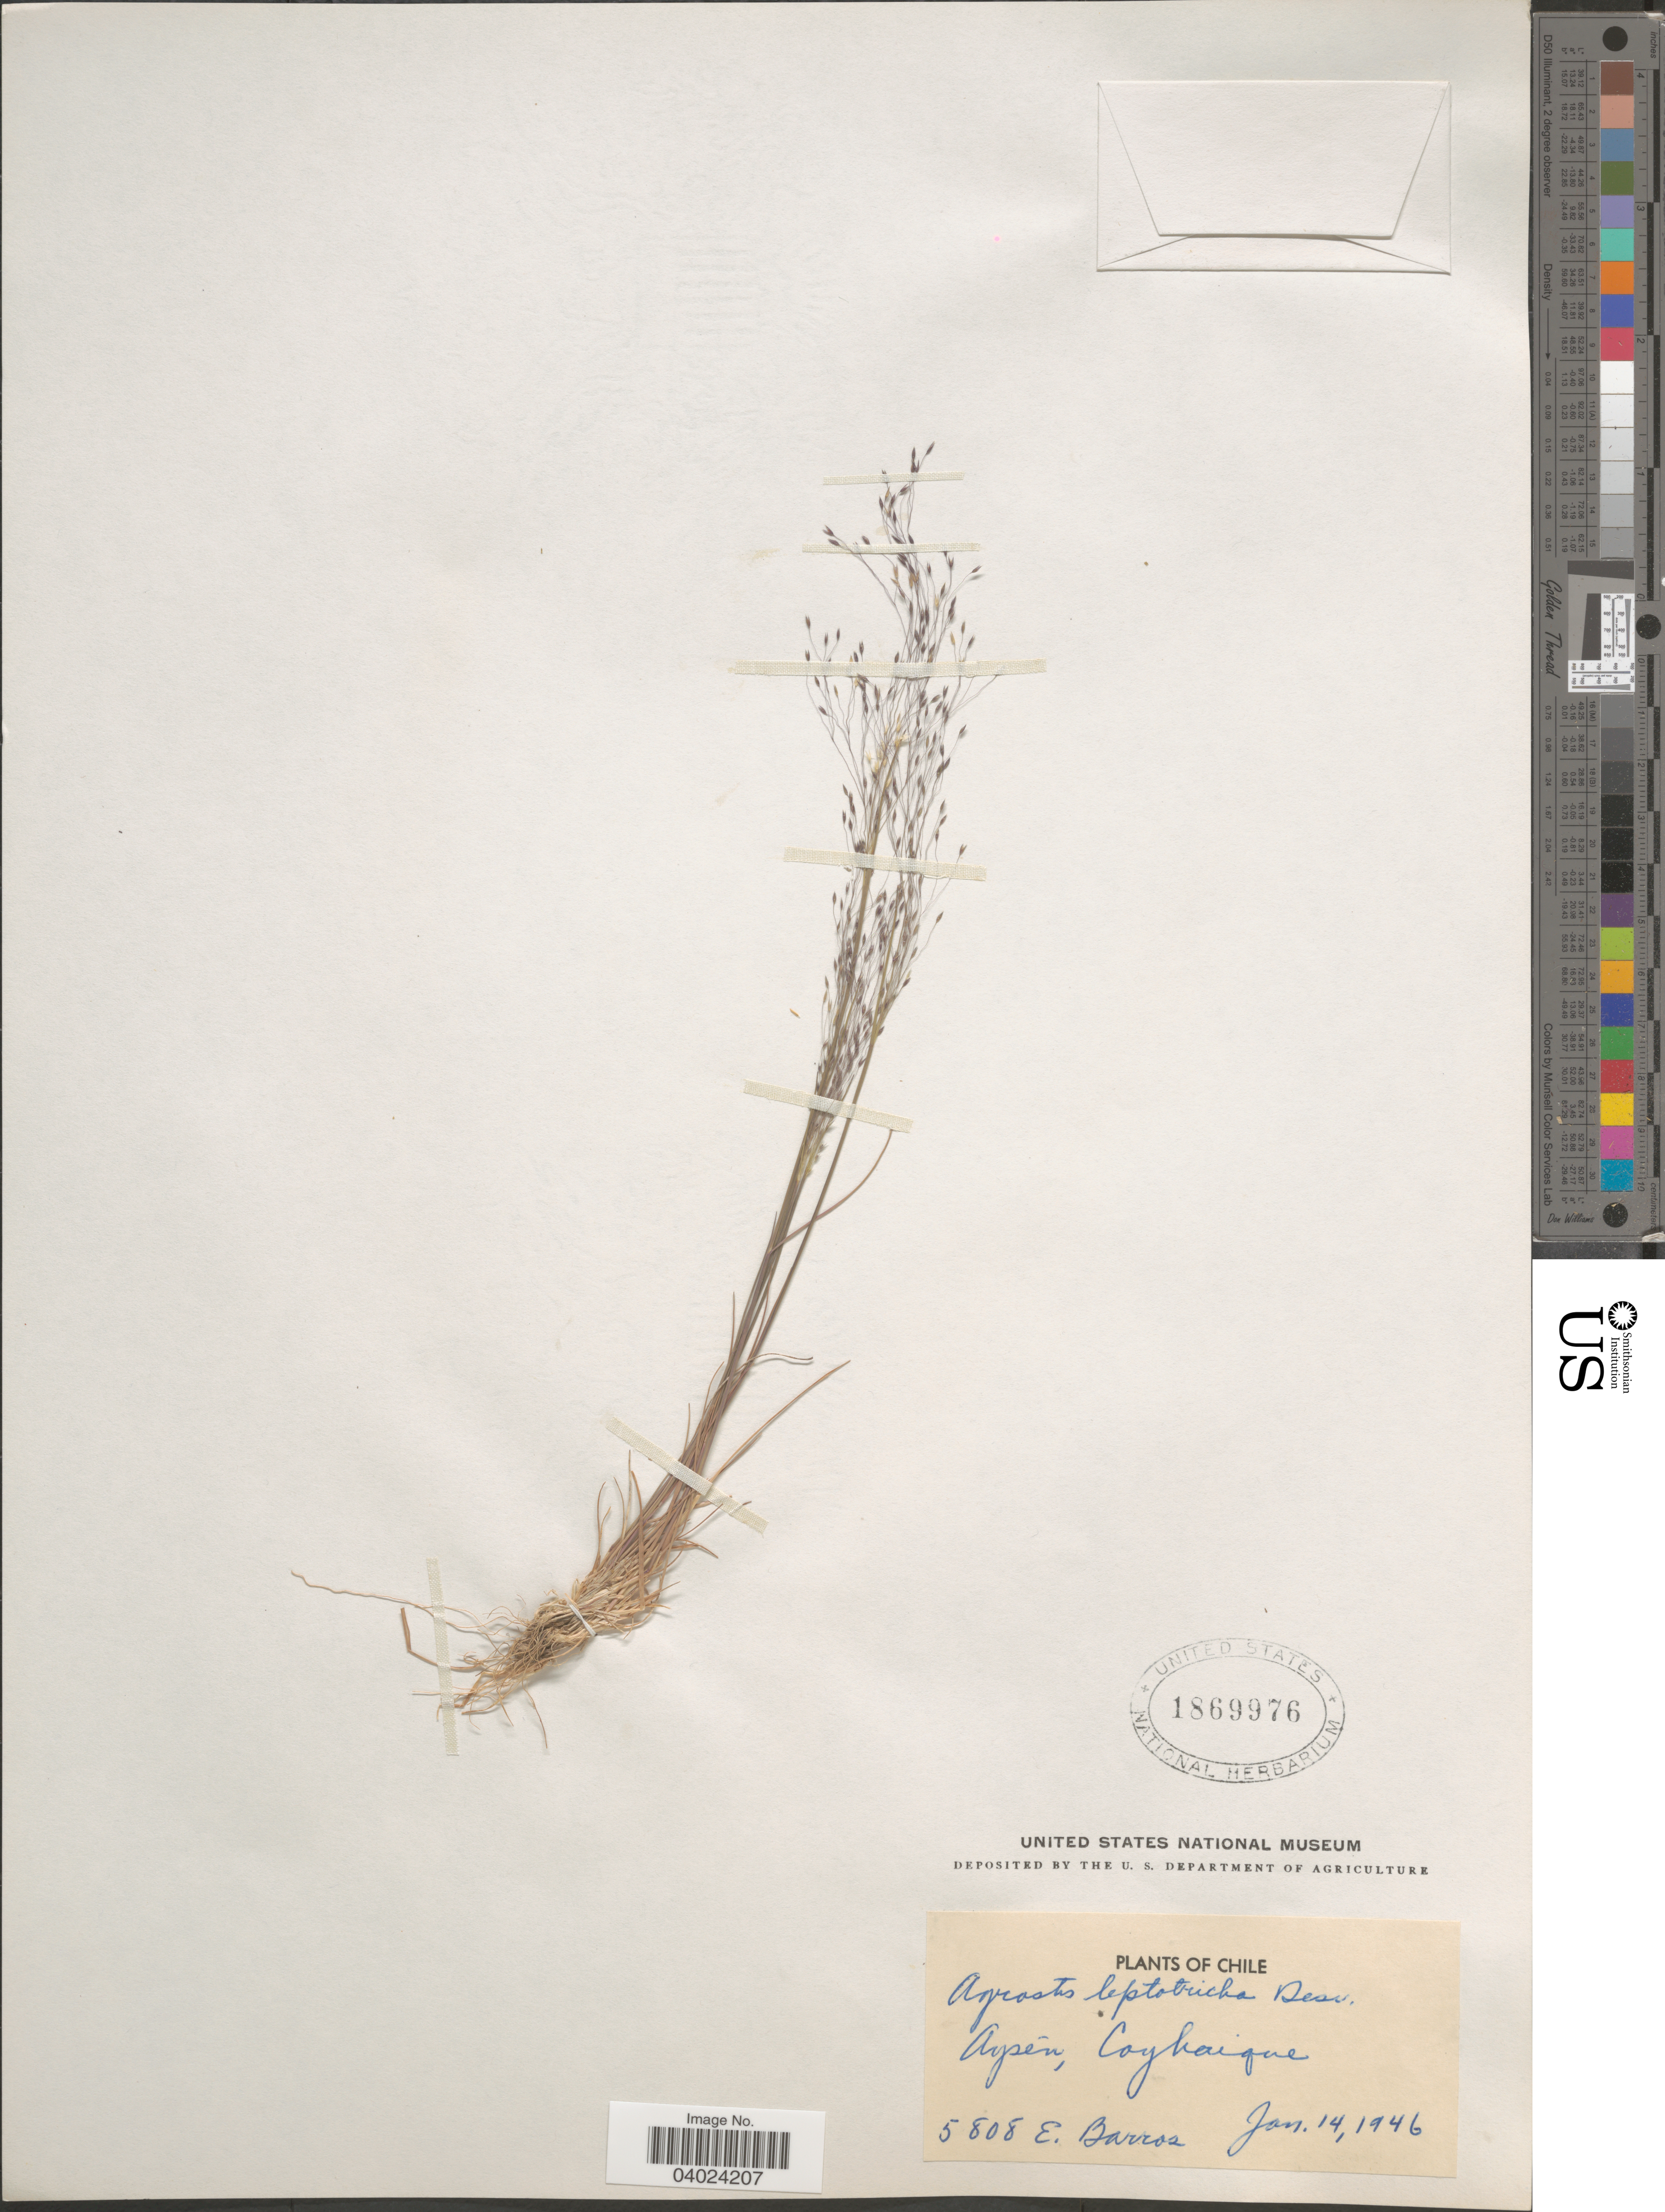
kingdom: Plantae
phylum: Tracheophyta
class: Liliopsida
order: Poales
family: Poaceae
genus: Agrostis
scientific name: Agrostis leptotricha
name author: É. Desv.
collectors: E. Barros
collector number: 5808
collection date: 1946-01-14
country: Chile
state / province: Aisén (XI)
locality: Aysén, Coyhaique.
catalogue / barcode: US 1869976